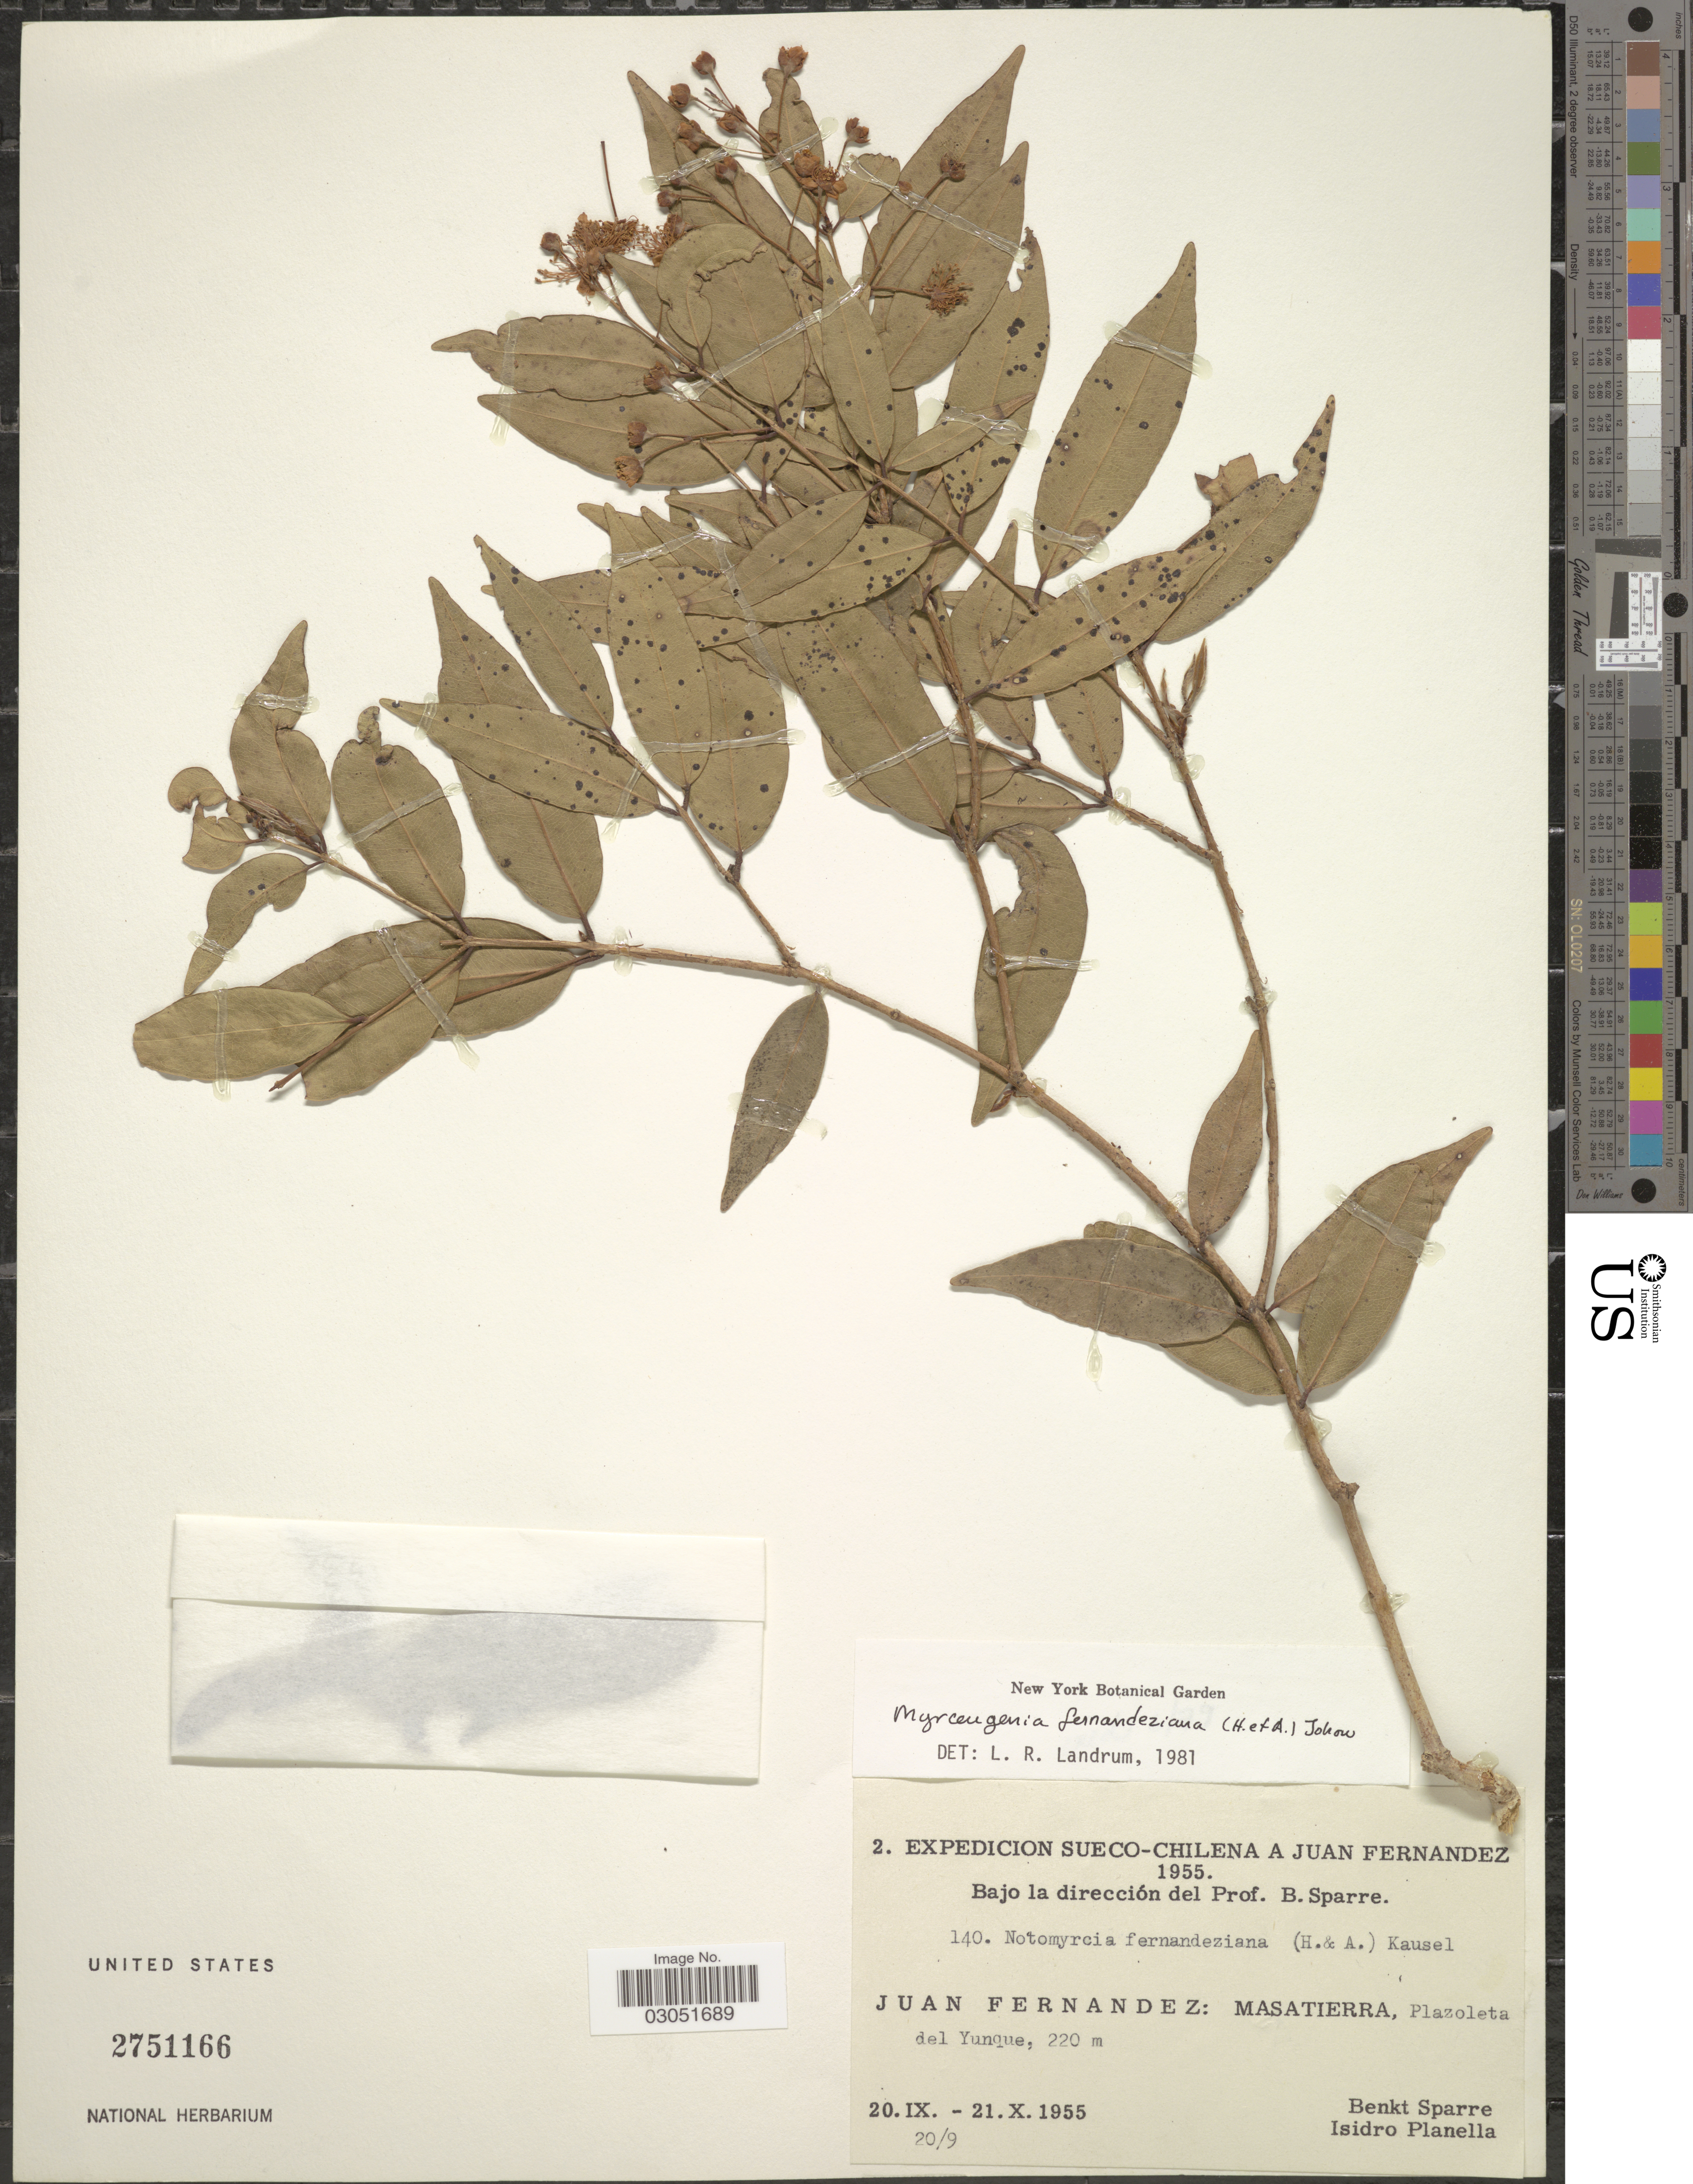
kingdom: Plantae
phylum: Tracheophyta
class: Magnoliopsida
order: Myrtales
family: Myrtaceae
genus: Nothomyrcia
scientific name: Nothomyrcia fernandeziana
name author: (Hook. & Arn.) Kausel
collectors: B. Sparre & I. Planella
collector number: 140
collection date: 1955-09-20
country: Chile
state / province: Valparaíso (V)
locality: Juan Fernandex: Masatierra, Plazoleta del Yunque.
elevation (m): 220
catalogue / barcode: US 2751166